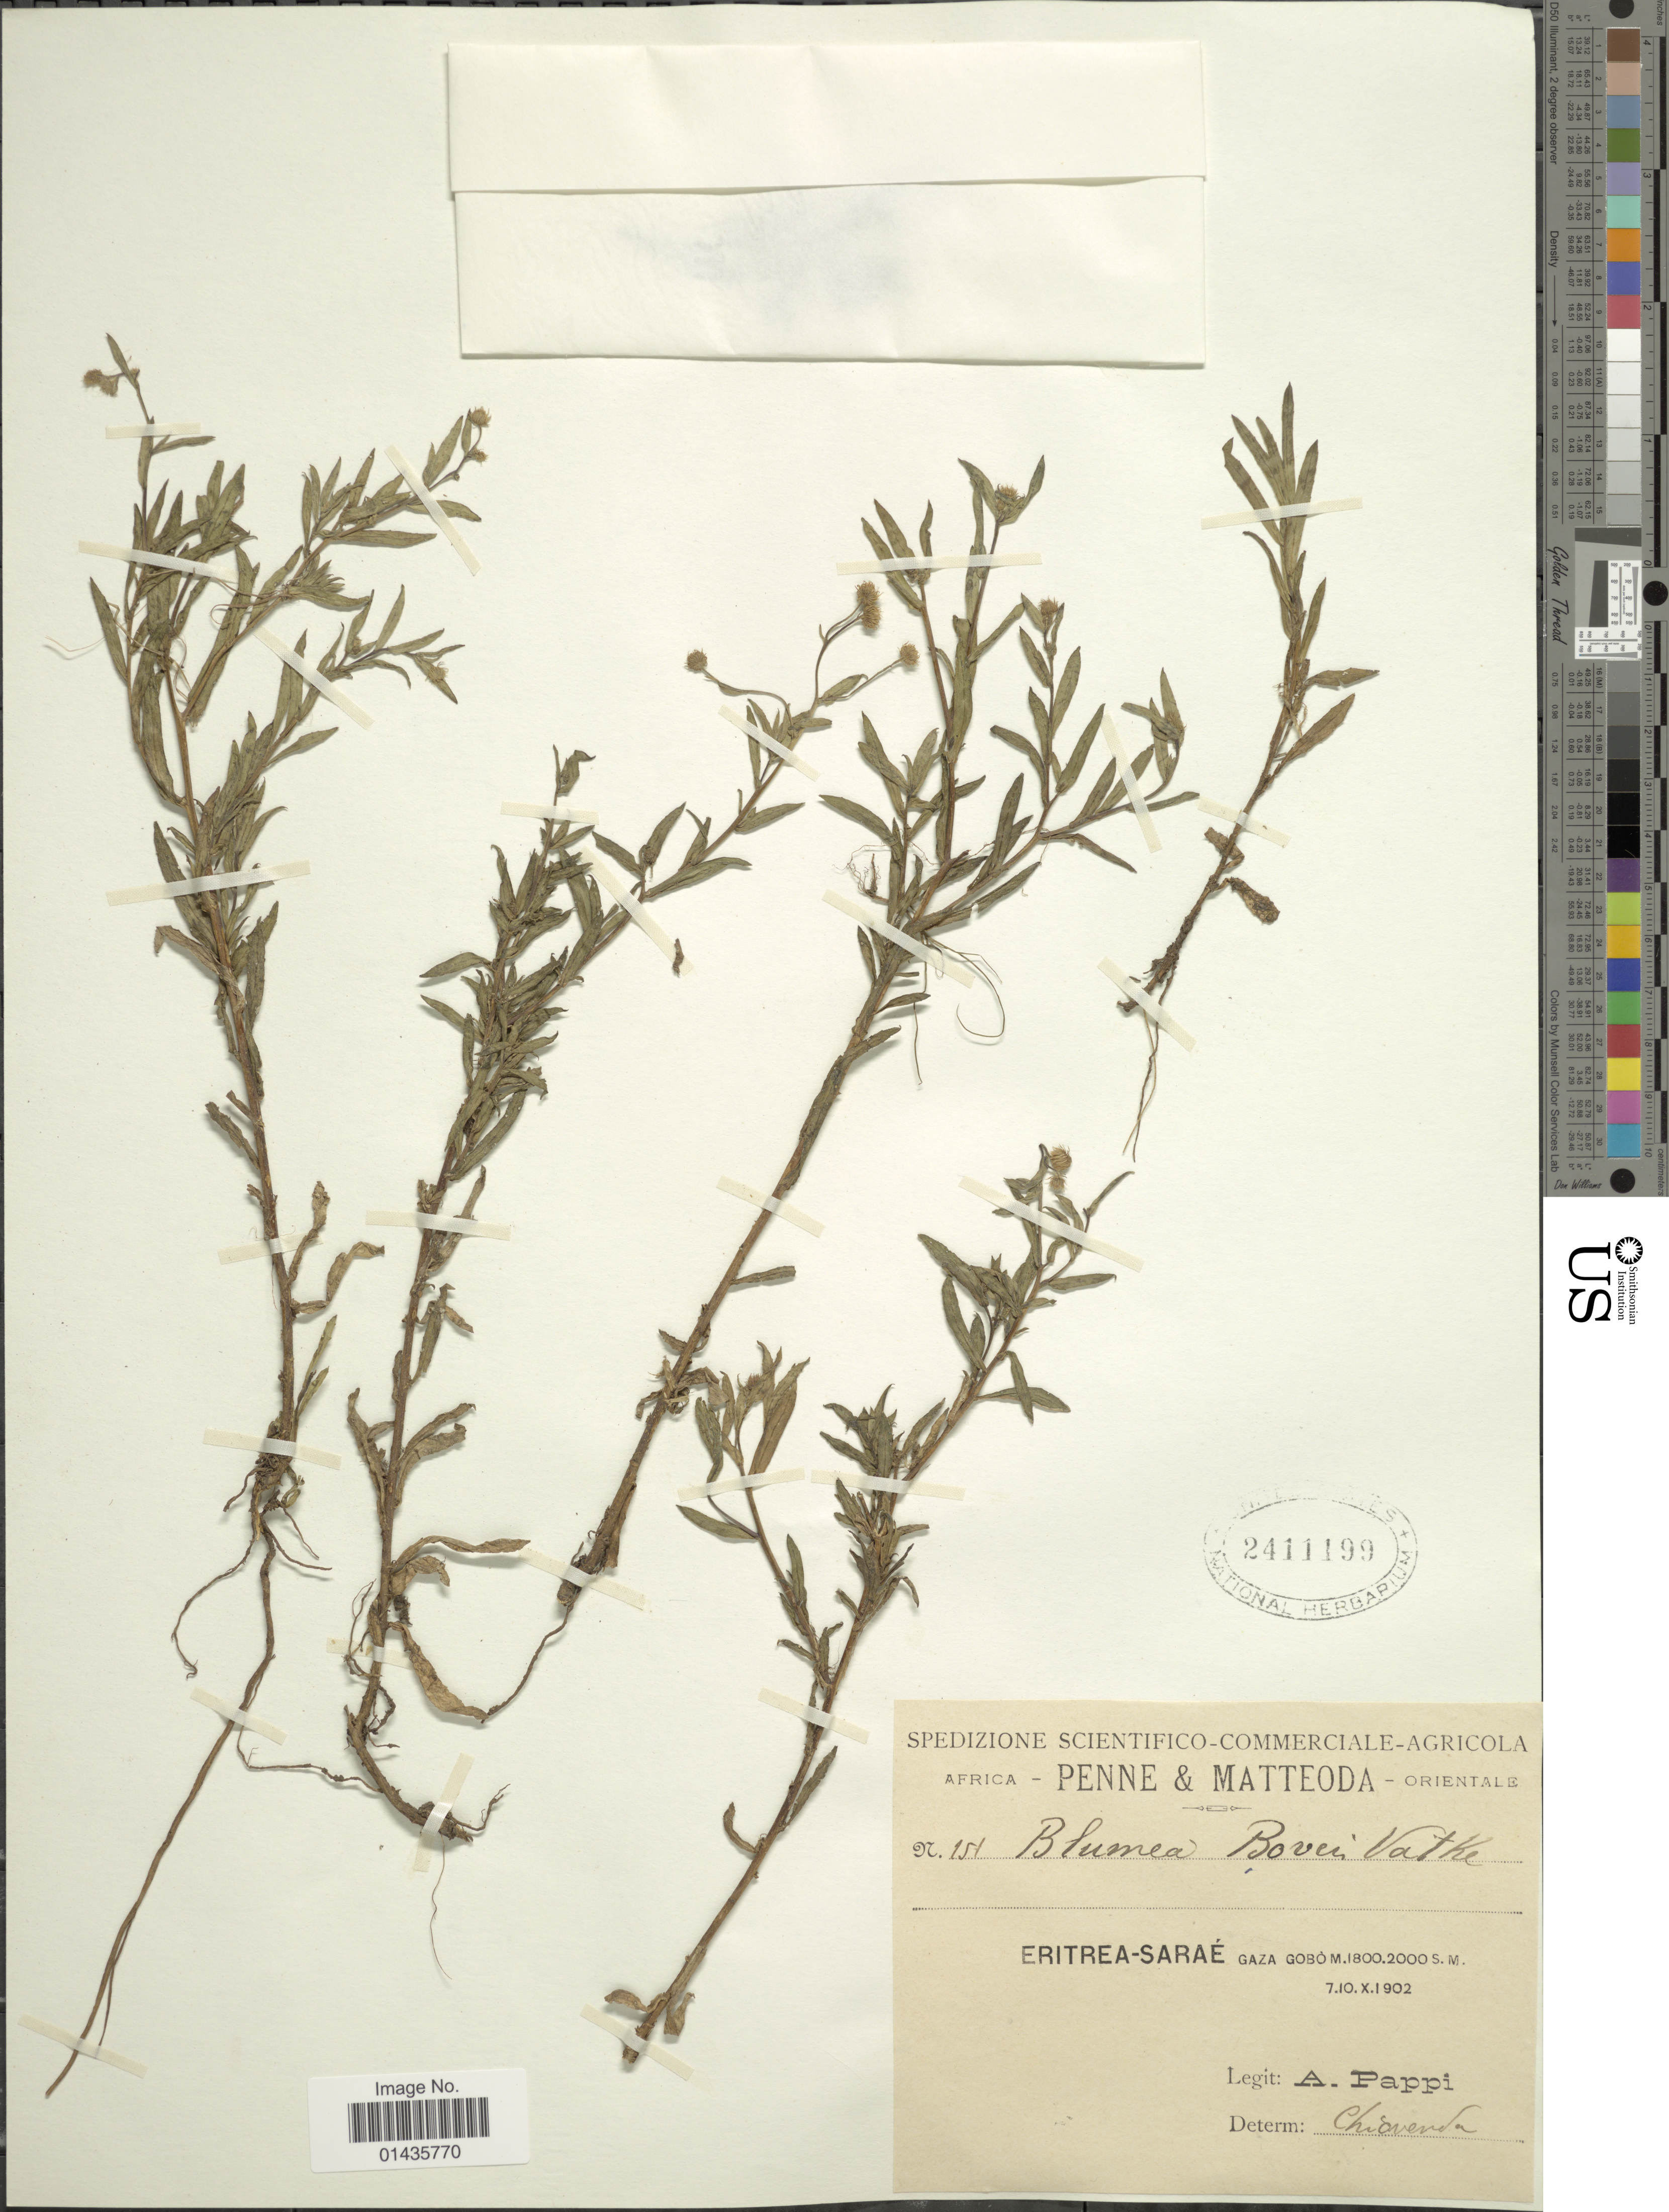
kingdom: Plantae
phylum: Tracheophyta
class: Magnoliopsida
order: Asterales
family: Asteraceae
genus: Doellia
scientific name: Doellia bovei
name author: (DC.) Anderb.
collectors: A. Pappi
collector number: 151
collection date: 1902-10-07/1902-10-10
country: Eritrea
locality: Eritrea-Sarae, Gaza Gobo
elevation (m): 1800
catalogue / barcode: US 2411199